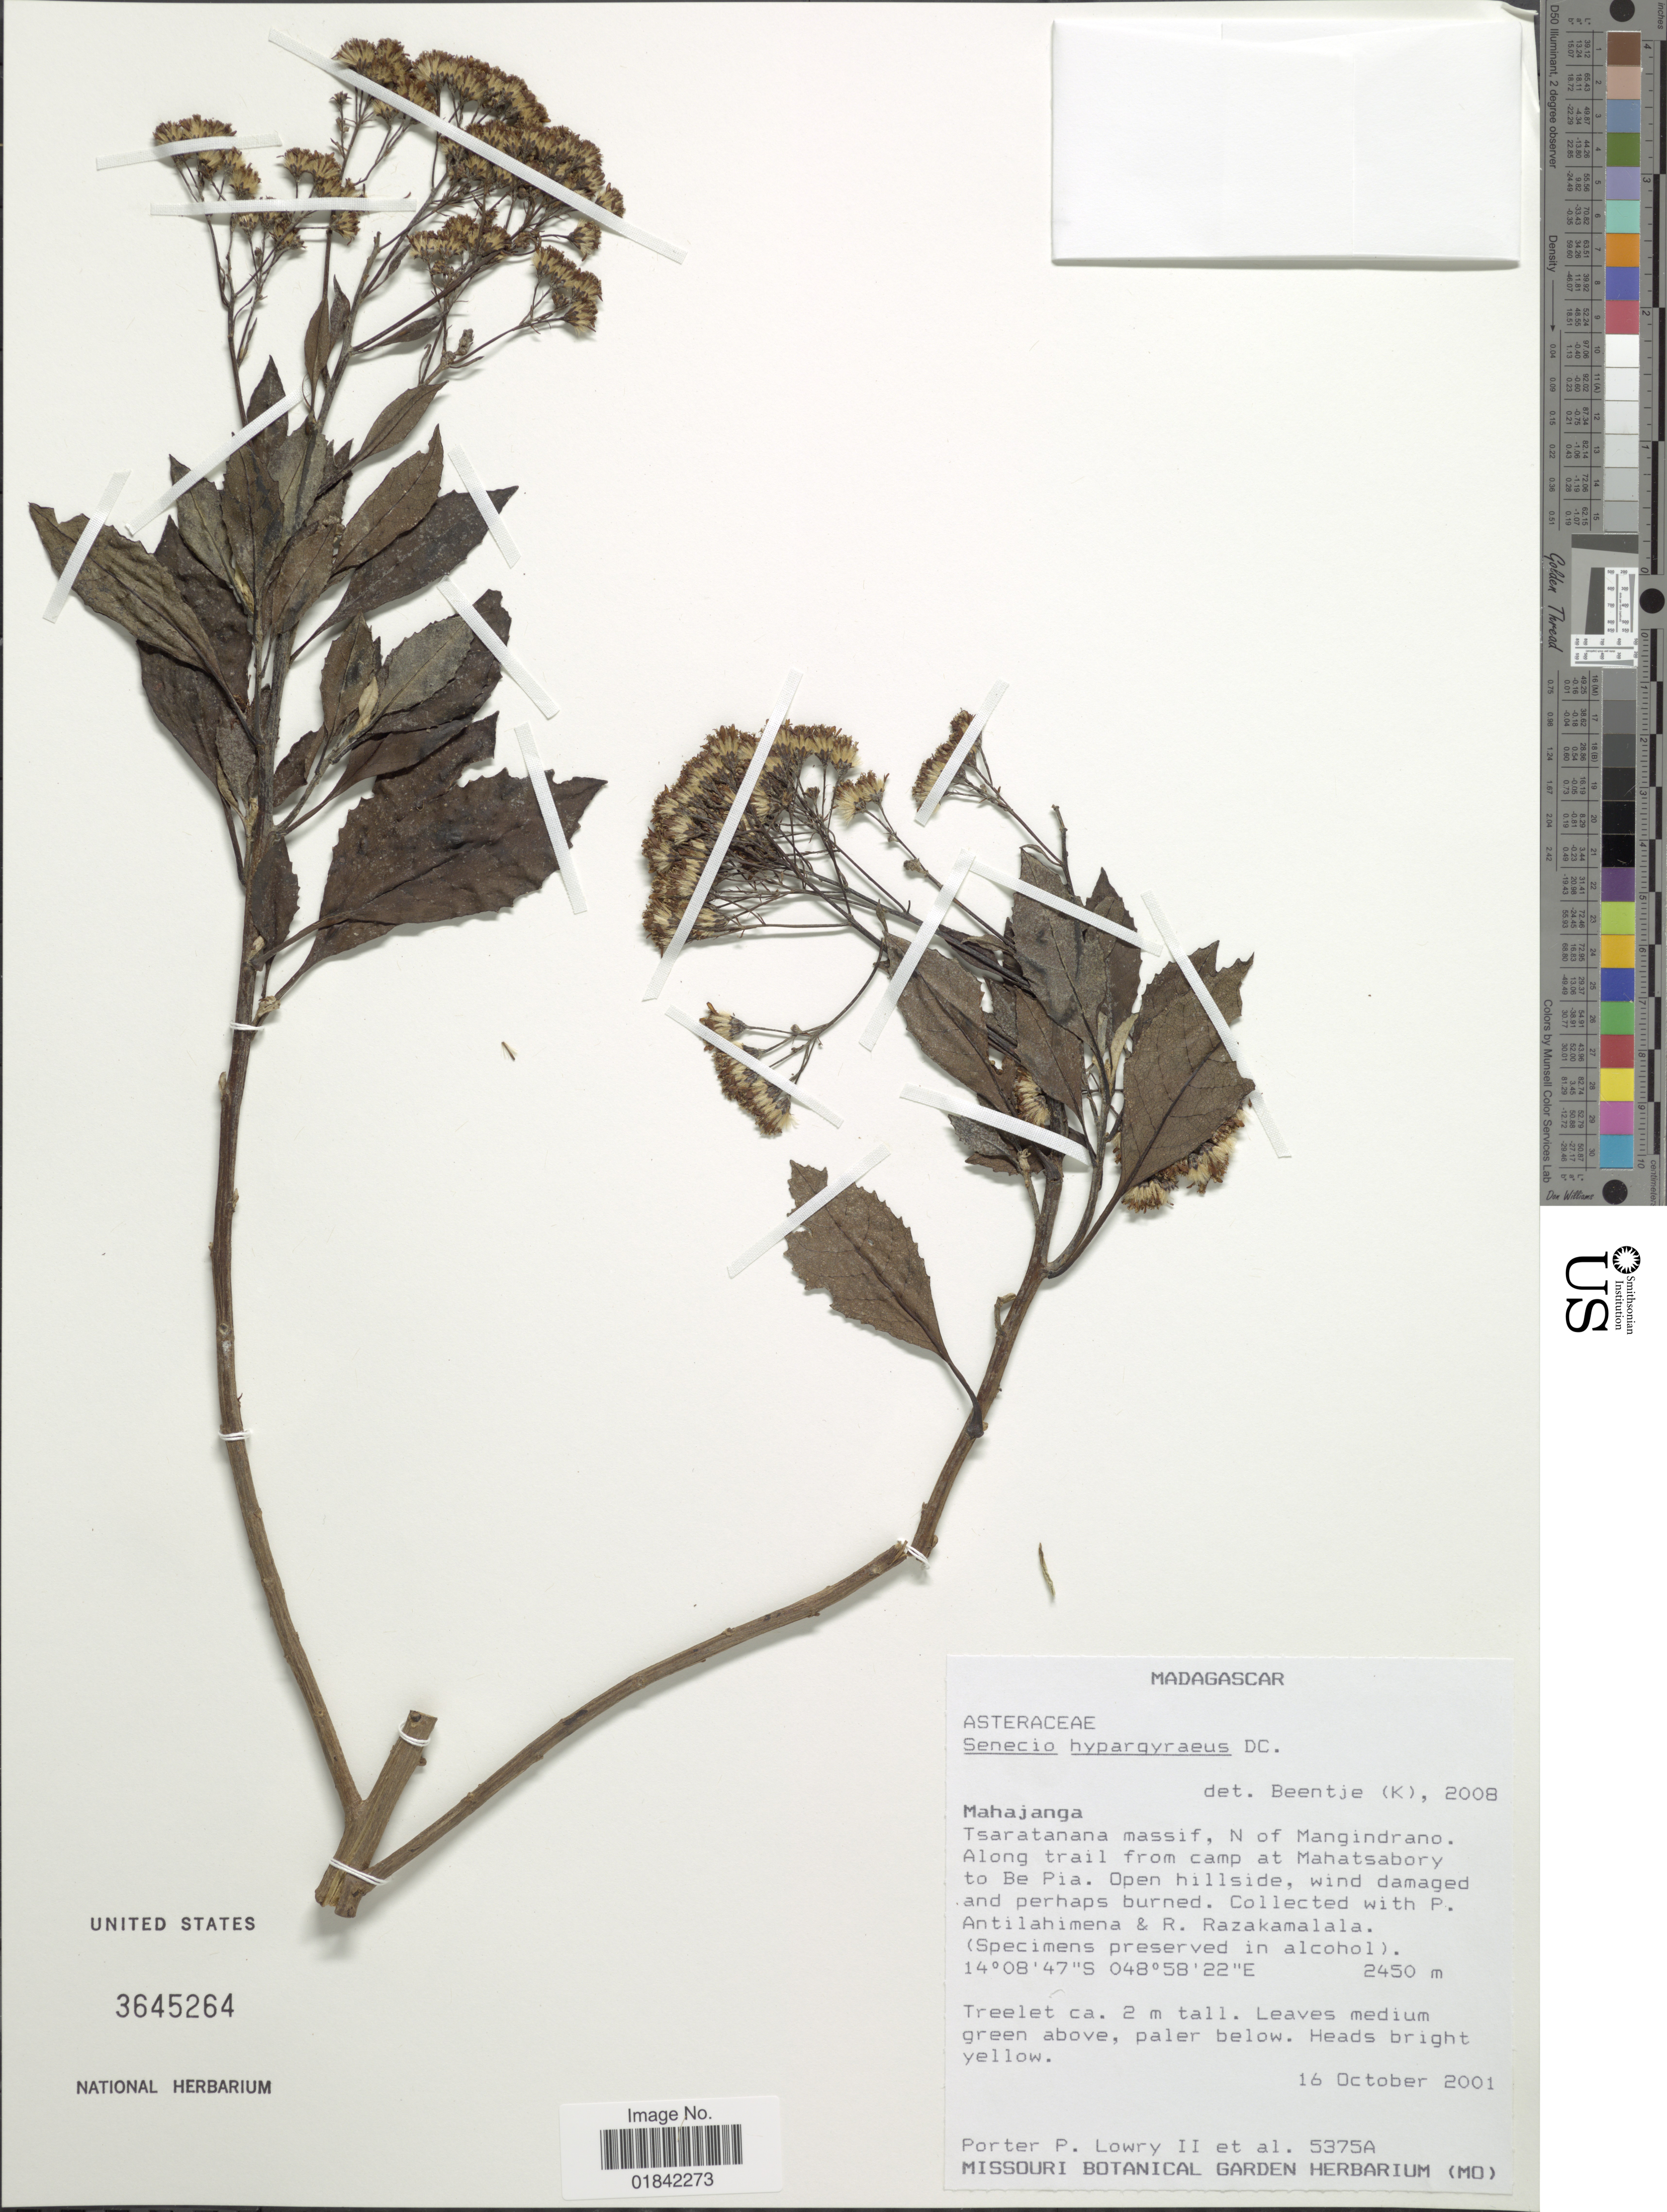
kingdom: Plantae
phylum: Tracheophyta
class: Magnoliopsida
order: Asterales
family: Asteraceae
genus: Senecio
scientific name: Senecio hypargyraeus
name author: DC.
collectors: P. P. Lowry, P. Antilahimena, R. Razakamalala & et al.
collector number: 5375A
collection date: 2001-10-16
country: Madagascar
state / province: Diana / Sofia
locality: Tsaratanana massif, N of Mangindrano, along trail from camp at Mahatsabory to Be Pia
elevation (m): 2450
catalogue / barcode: US 3645264